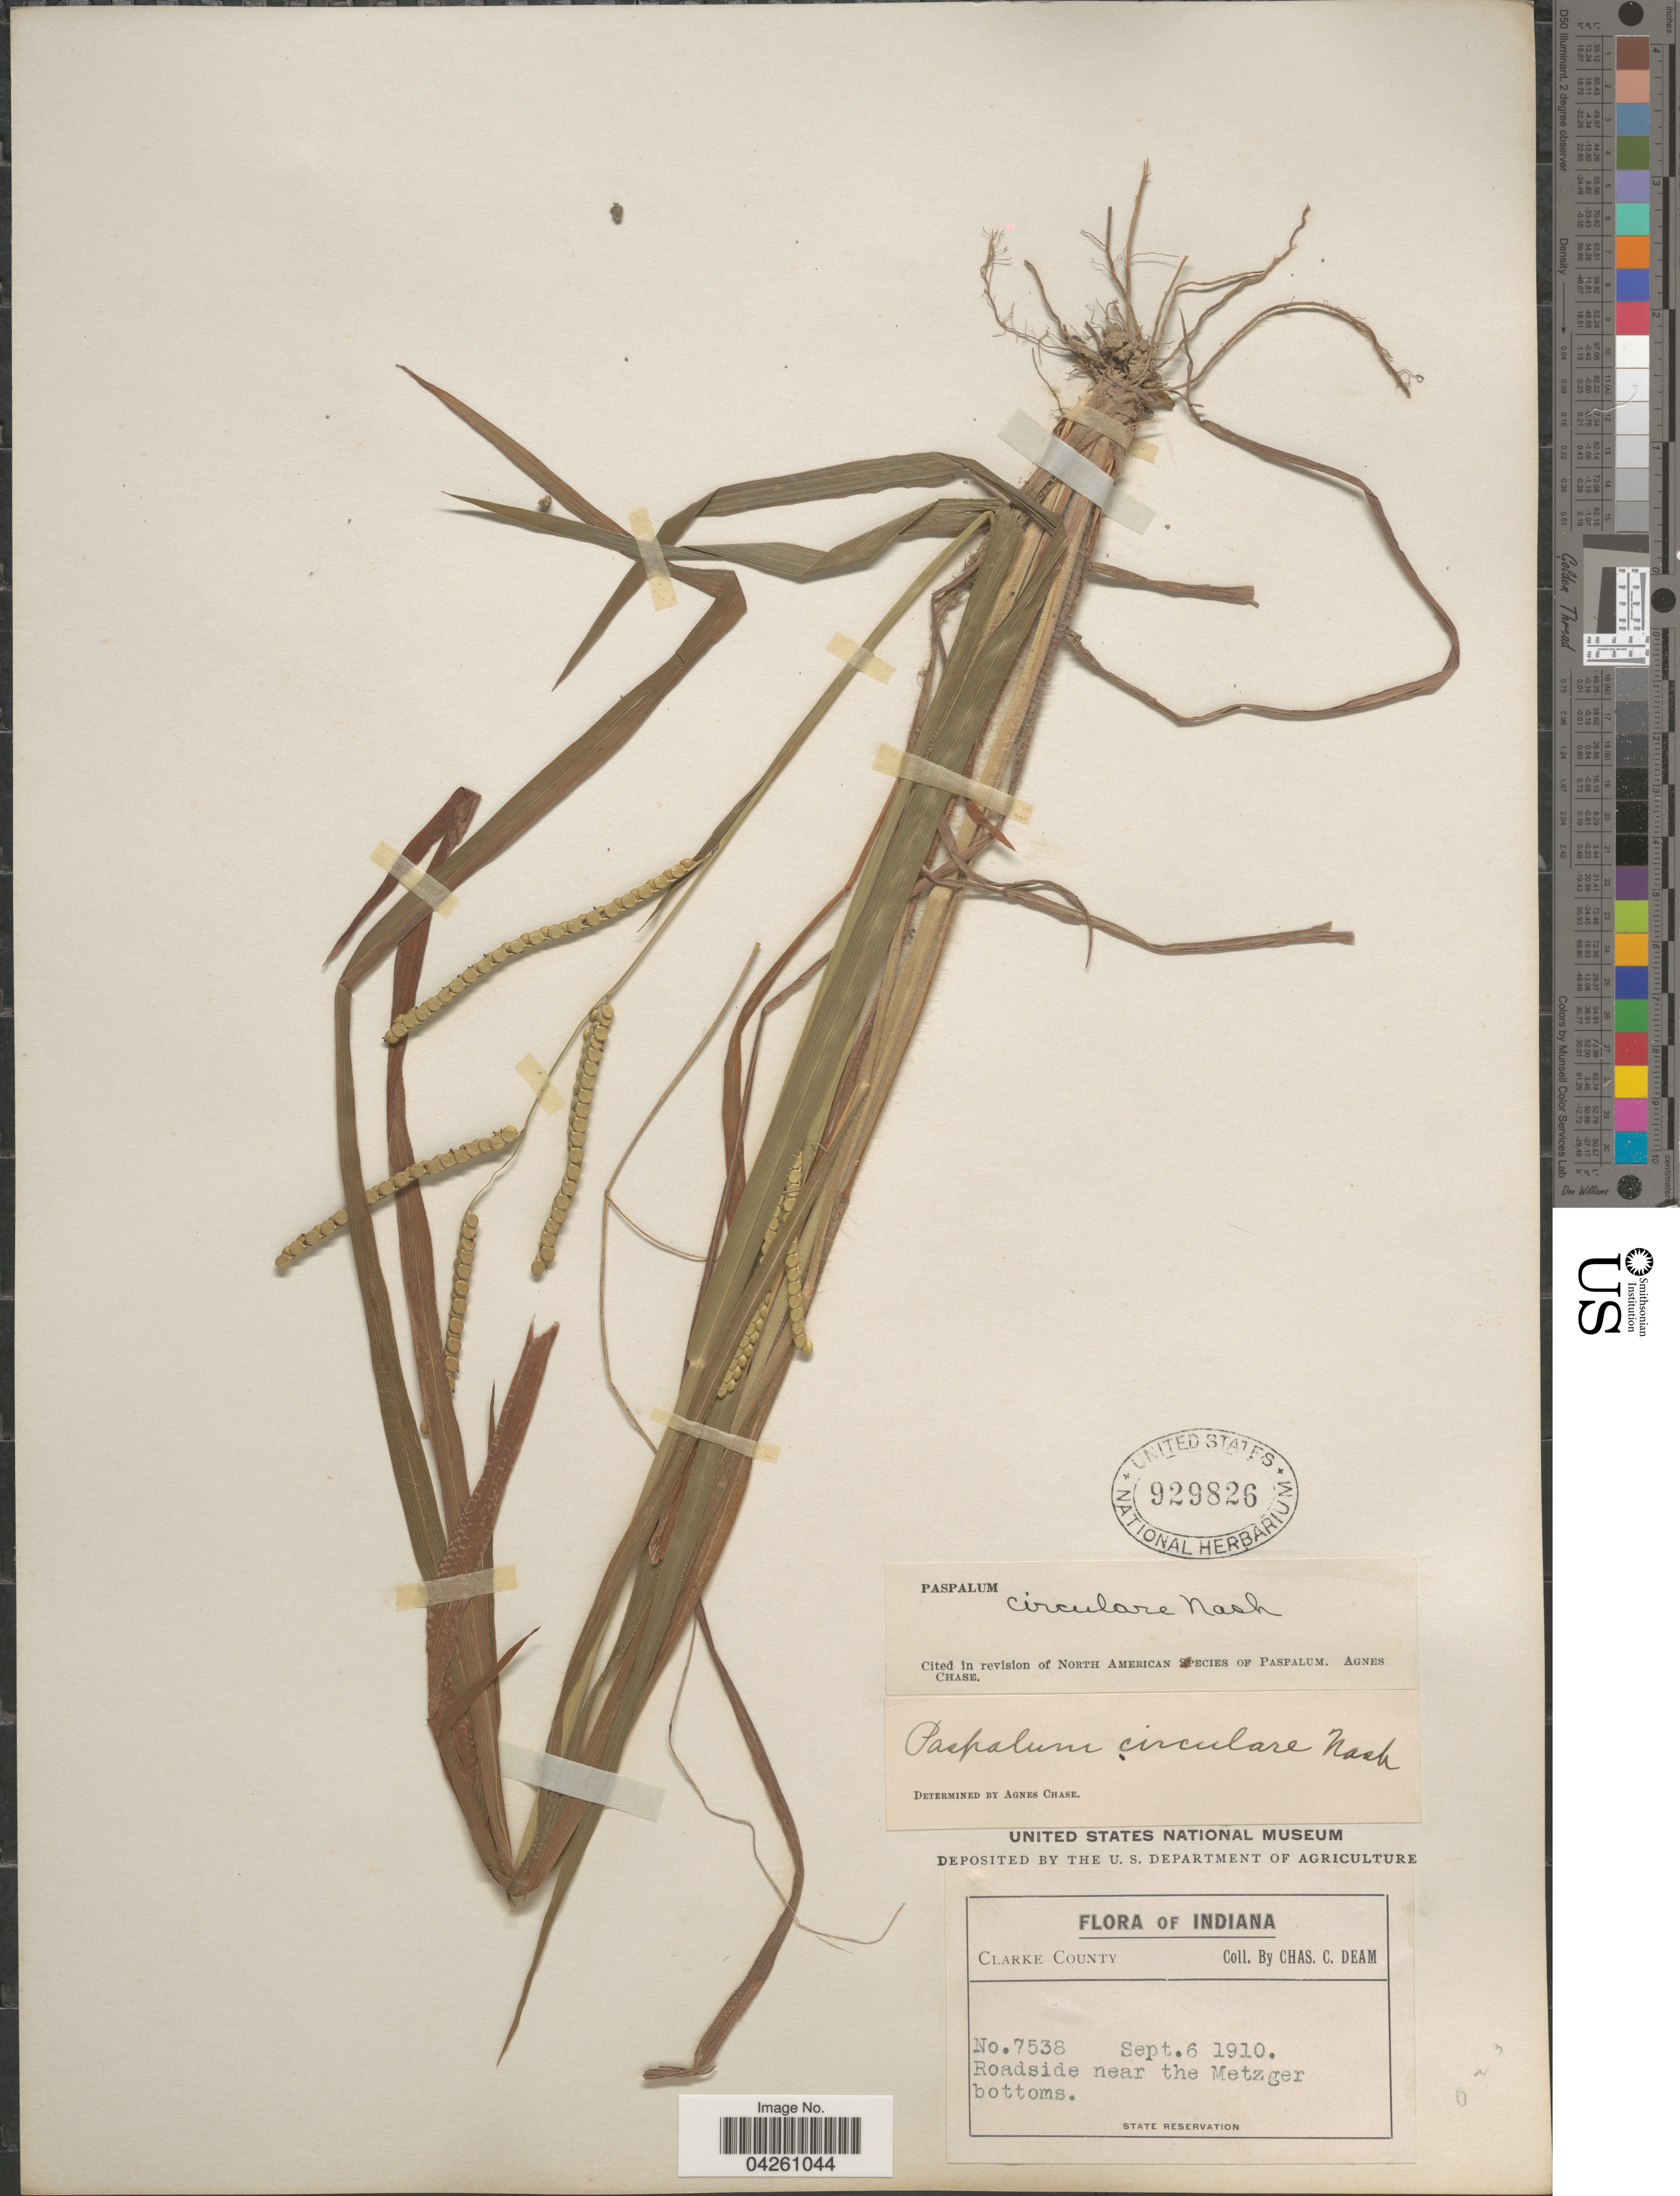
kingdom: Plantae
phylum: Tracheophyta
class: Liliopsida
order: Poales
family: Poaceae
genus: Paspalum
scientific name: Paspalum circulare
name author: Nash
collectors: C. C. Deam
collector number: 7538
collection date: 1910-09-06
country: United States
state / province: Indiana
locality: Clarke County. Roadside near the Metzger bottoms.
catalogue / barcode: US 929826